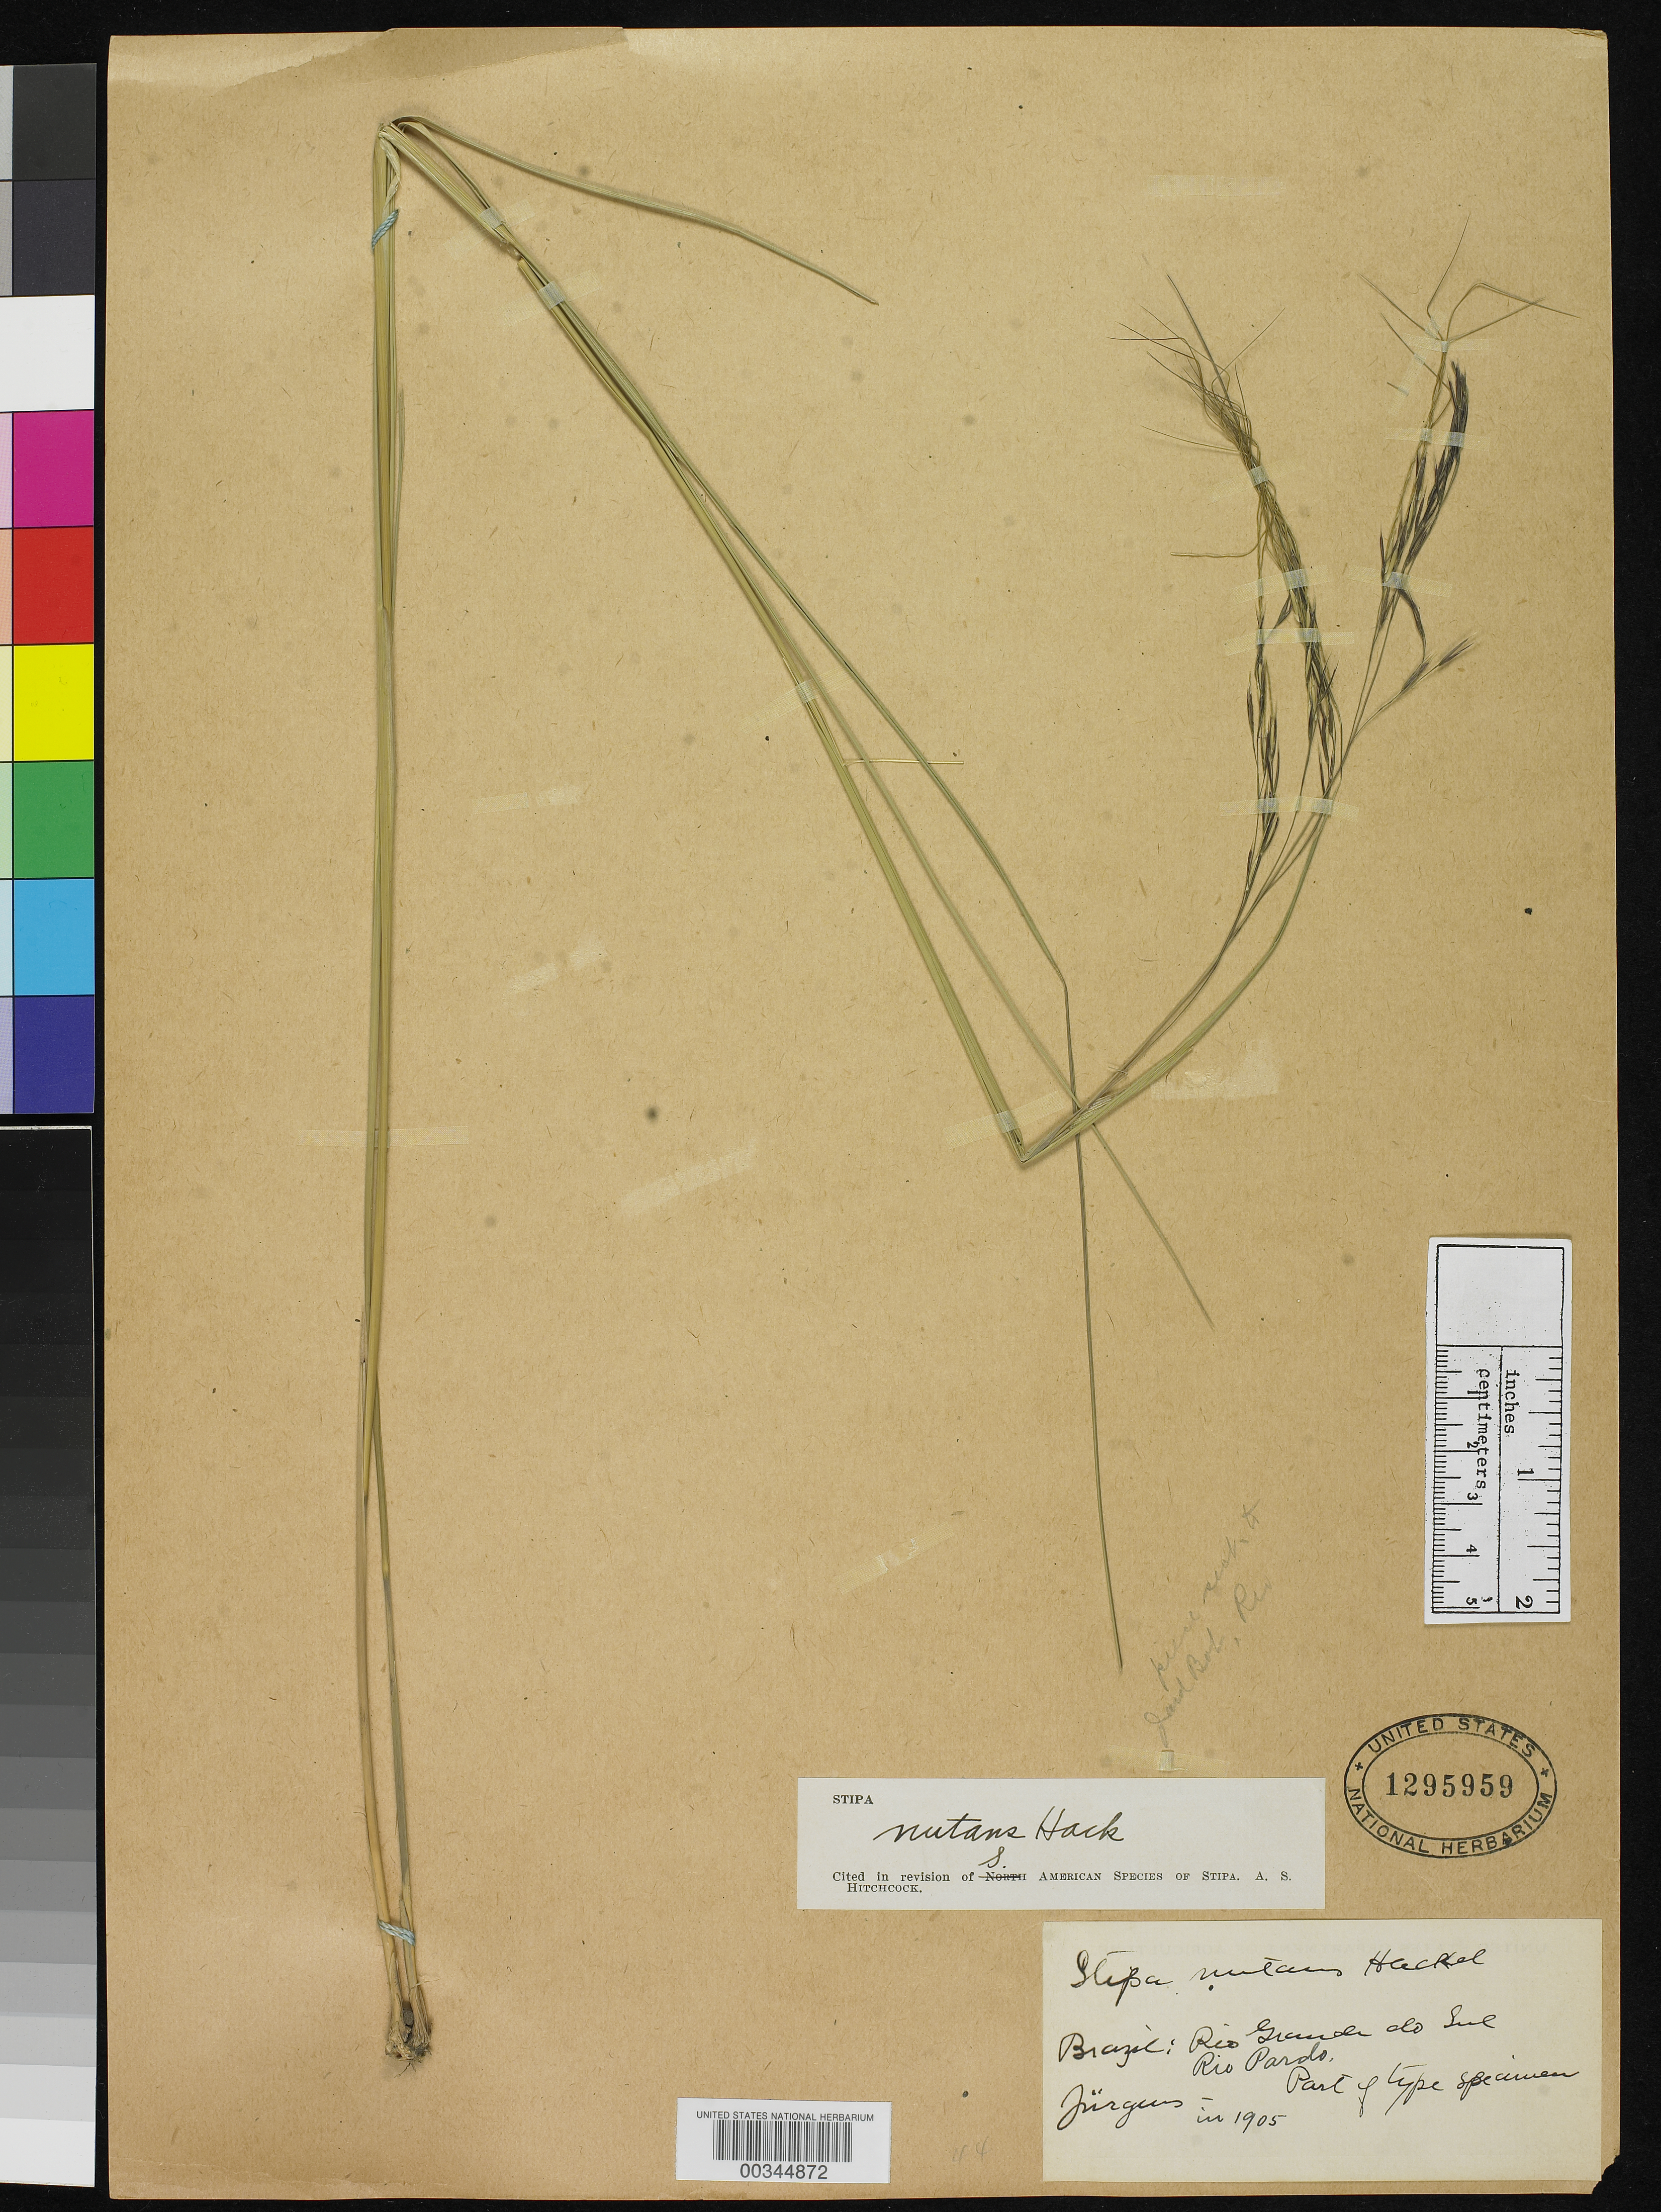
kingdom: Plantae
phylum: Tracheophyta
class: Liliopsida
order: Poales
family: Poaceae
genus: Stipa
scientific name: Stipa nutans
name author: Hack.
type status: Isotype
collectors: C. Jürgens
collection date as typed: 1905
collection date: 1905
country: Brazil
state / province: Rio Grande do Sul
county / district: Rio Pardo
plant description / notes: As annotated, "Part of type specimen"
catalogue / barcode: US 1295959